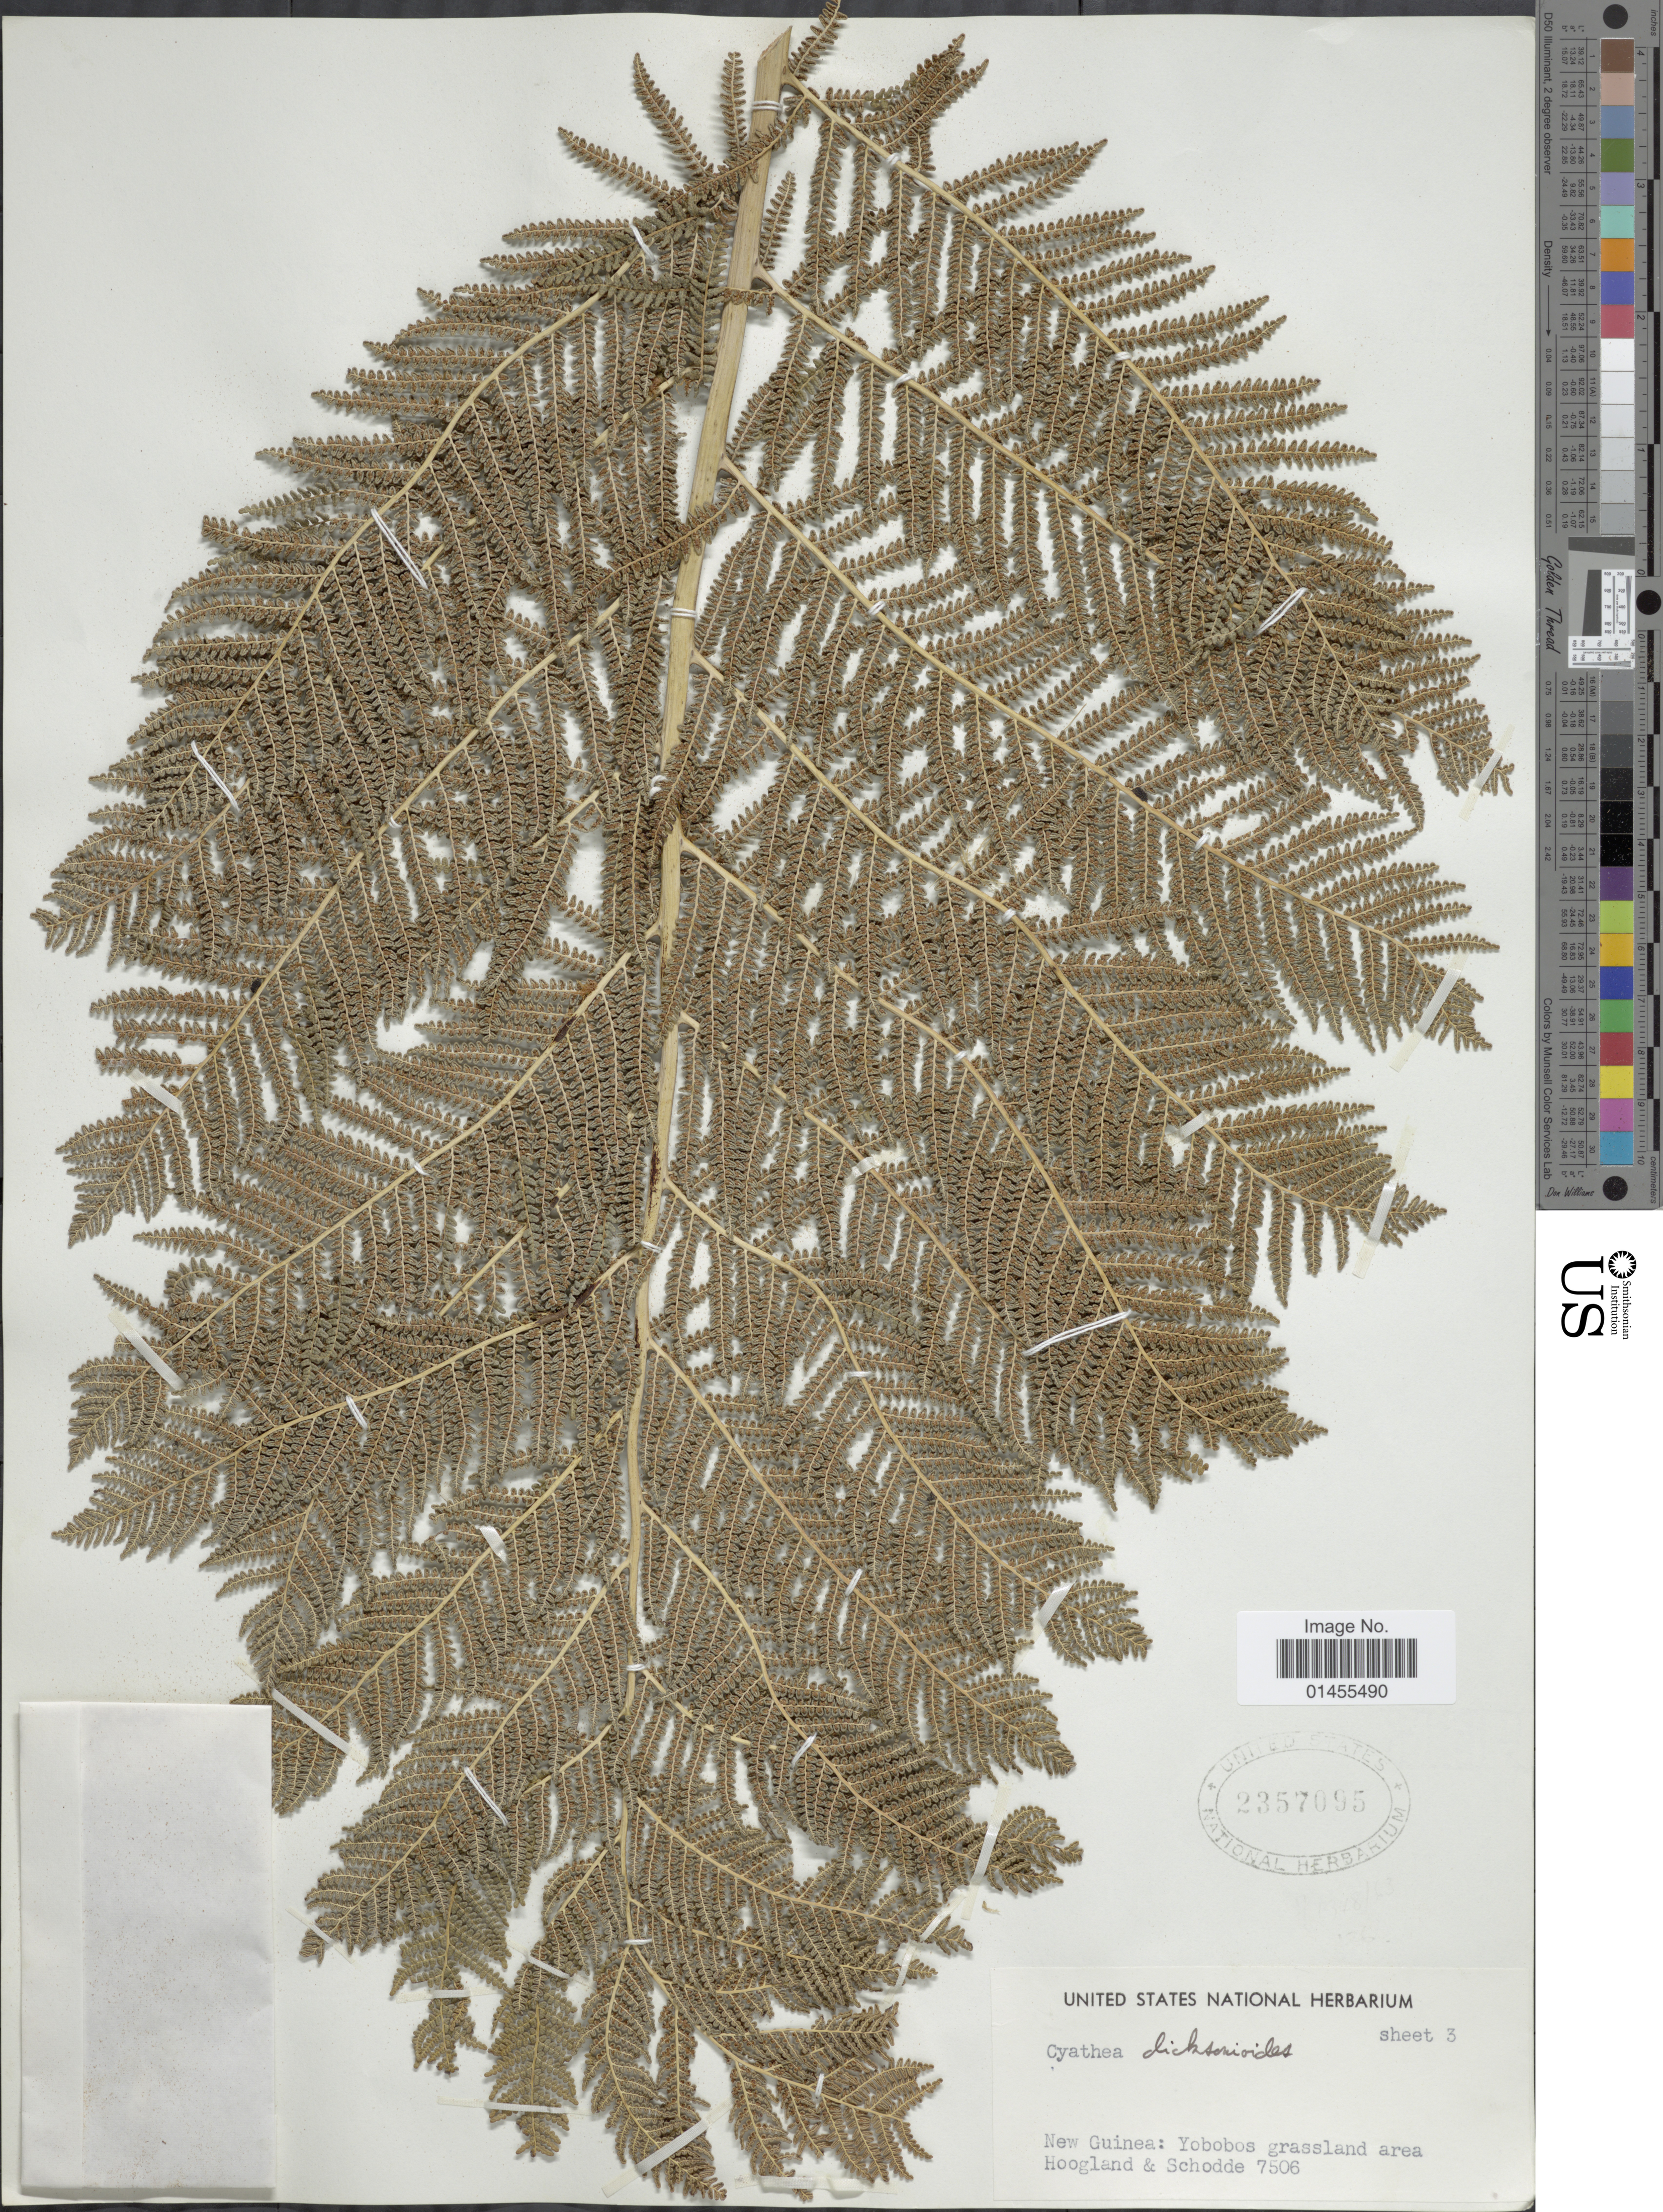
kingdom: Plantae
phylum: Tracheophyta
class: Polypodiopsida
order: Cyatheales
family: Cyatheaceae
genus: Alsophila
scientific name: Alsophila dicksonioides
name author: (Holttum) R.M. Tryon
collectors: Hoogland & Schodde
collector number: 7506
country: Papua New Guinea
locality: New Guinea, Yobobos grassland area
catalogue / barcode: US 2357095